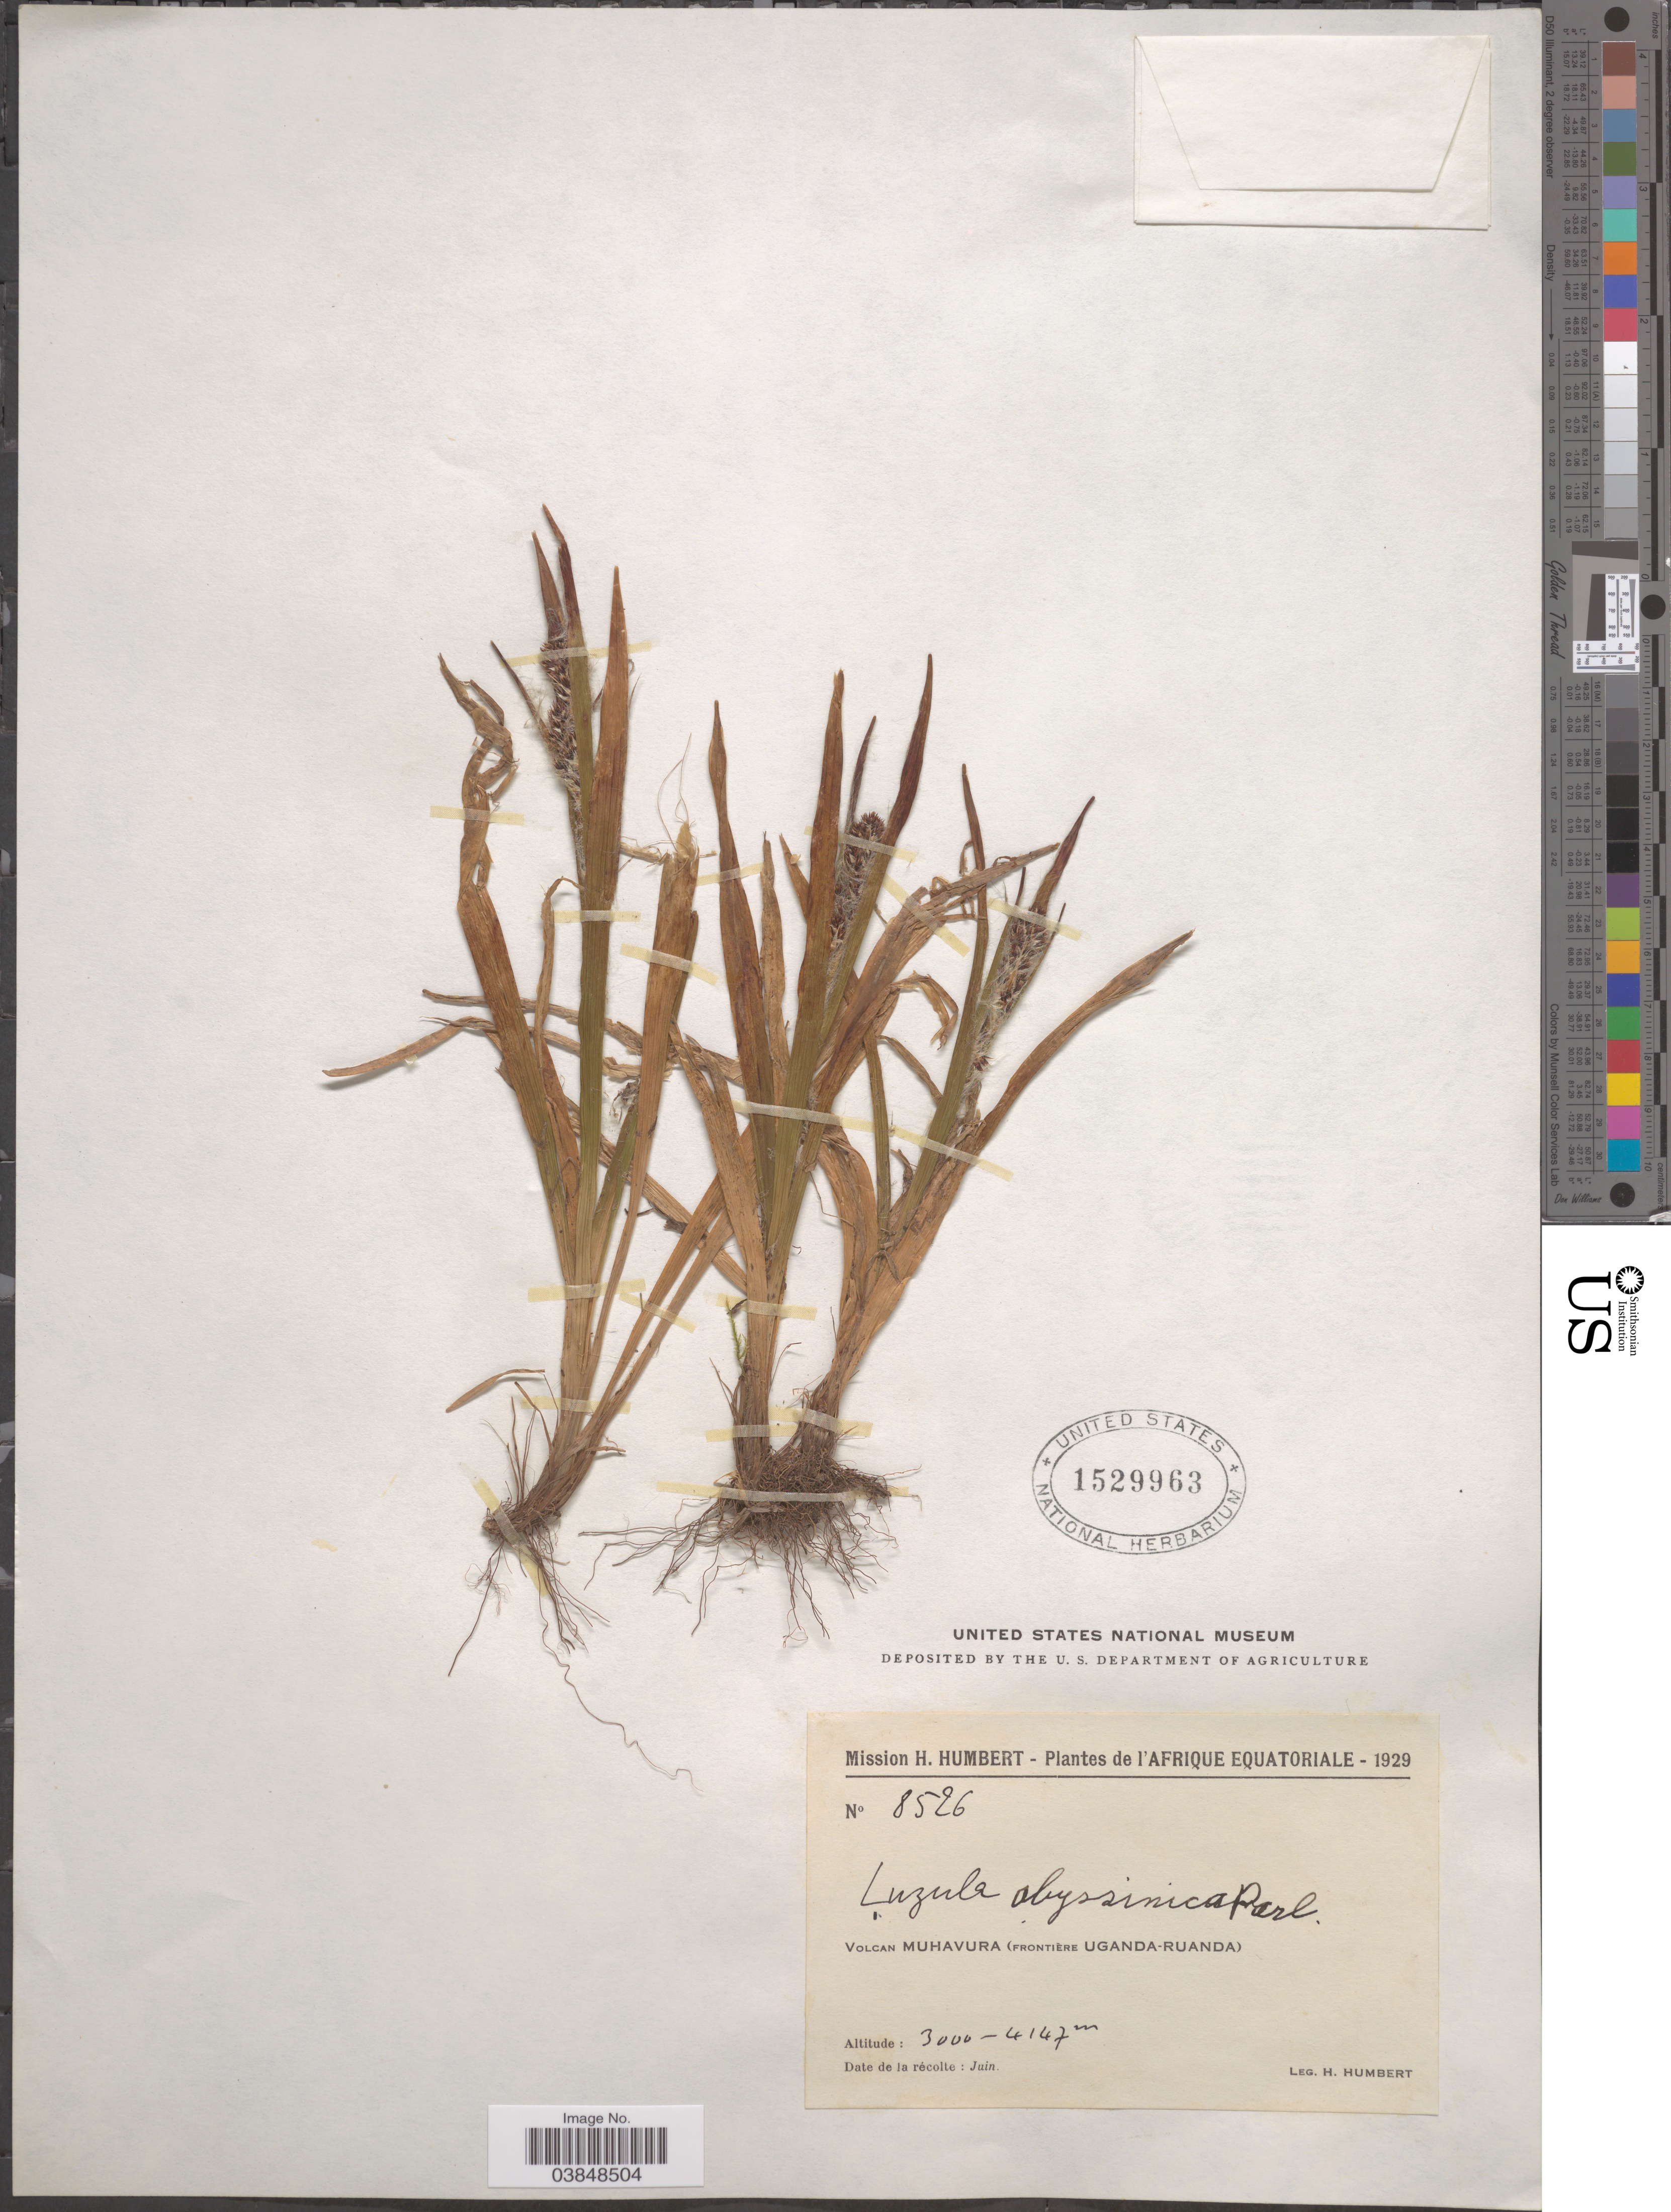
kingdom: Plantae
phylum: Tracheophyta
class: Liliopsida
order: Poales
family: Juncaceae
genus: Luzula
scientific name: Luzula abyssinica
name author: Parl.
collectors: H. Humbert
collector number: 8526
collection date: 1929-06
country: Uganda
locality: L'Afrique Equatoriale. Volcan Muhavura (frontière Uganda-Ruanda).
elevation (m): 3000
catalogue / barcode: US 1529963